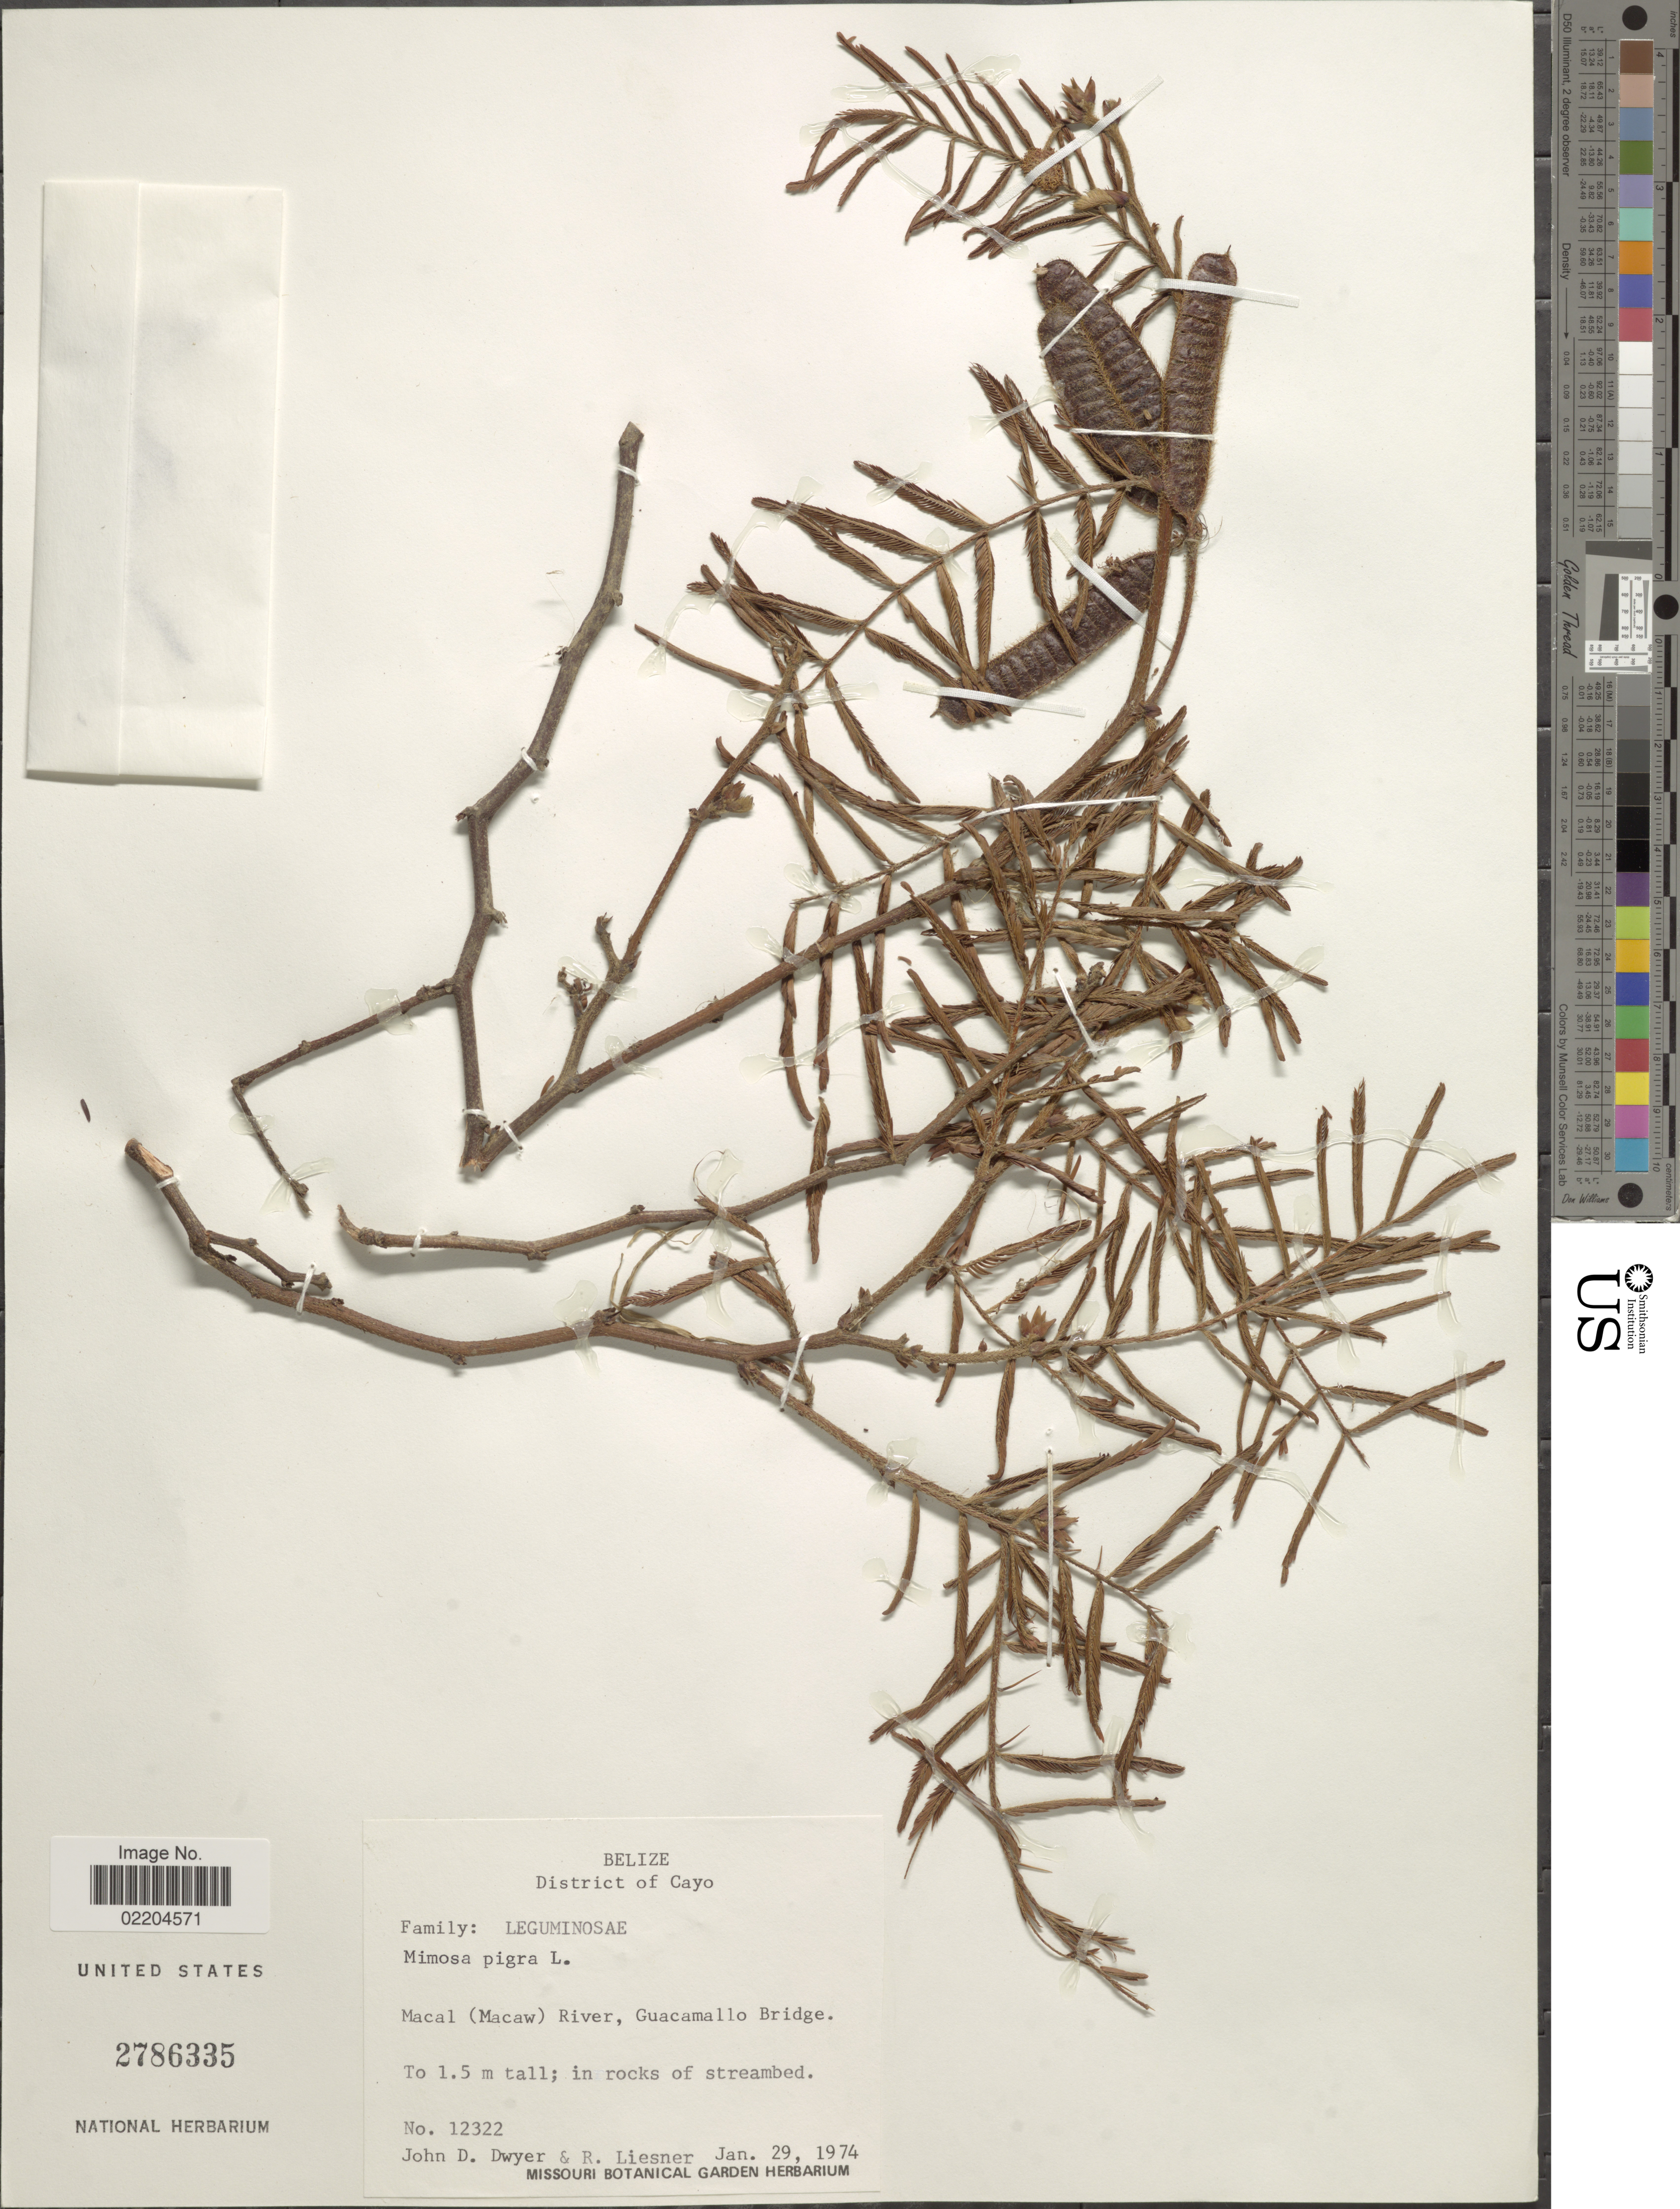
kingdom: Plantae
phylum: Tracheophyta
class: Magnoliopsida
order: Fabales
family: Fabaceae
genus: Mimosa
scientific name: Mimosa pigra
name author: L.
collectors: J. D. Dwyer & R. L. Liesner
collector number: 12322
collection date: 1974-01-29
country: Belize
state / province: Cayo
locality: District of Cayo. Macal (Macaw) River, Guacamallo Ridge.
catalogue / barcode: US 2786335